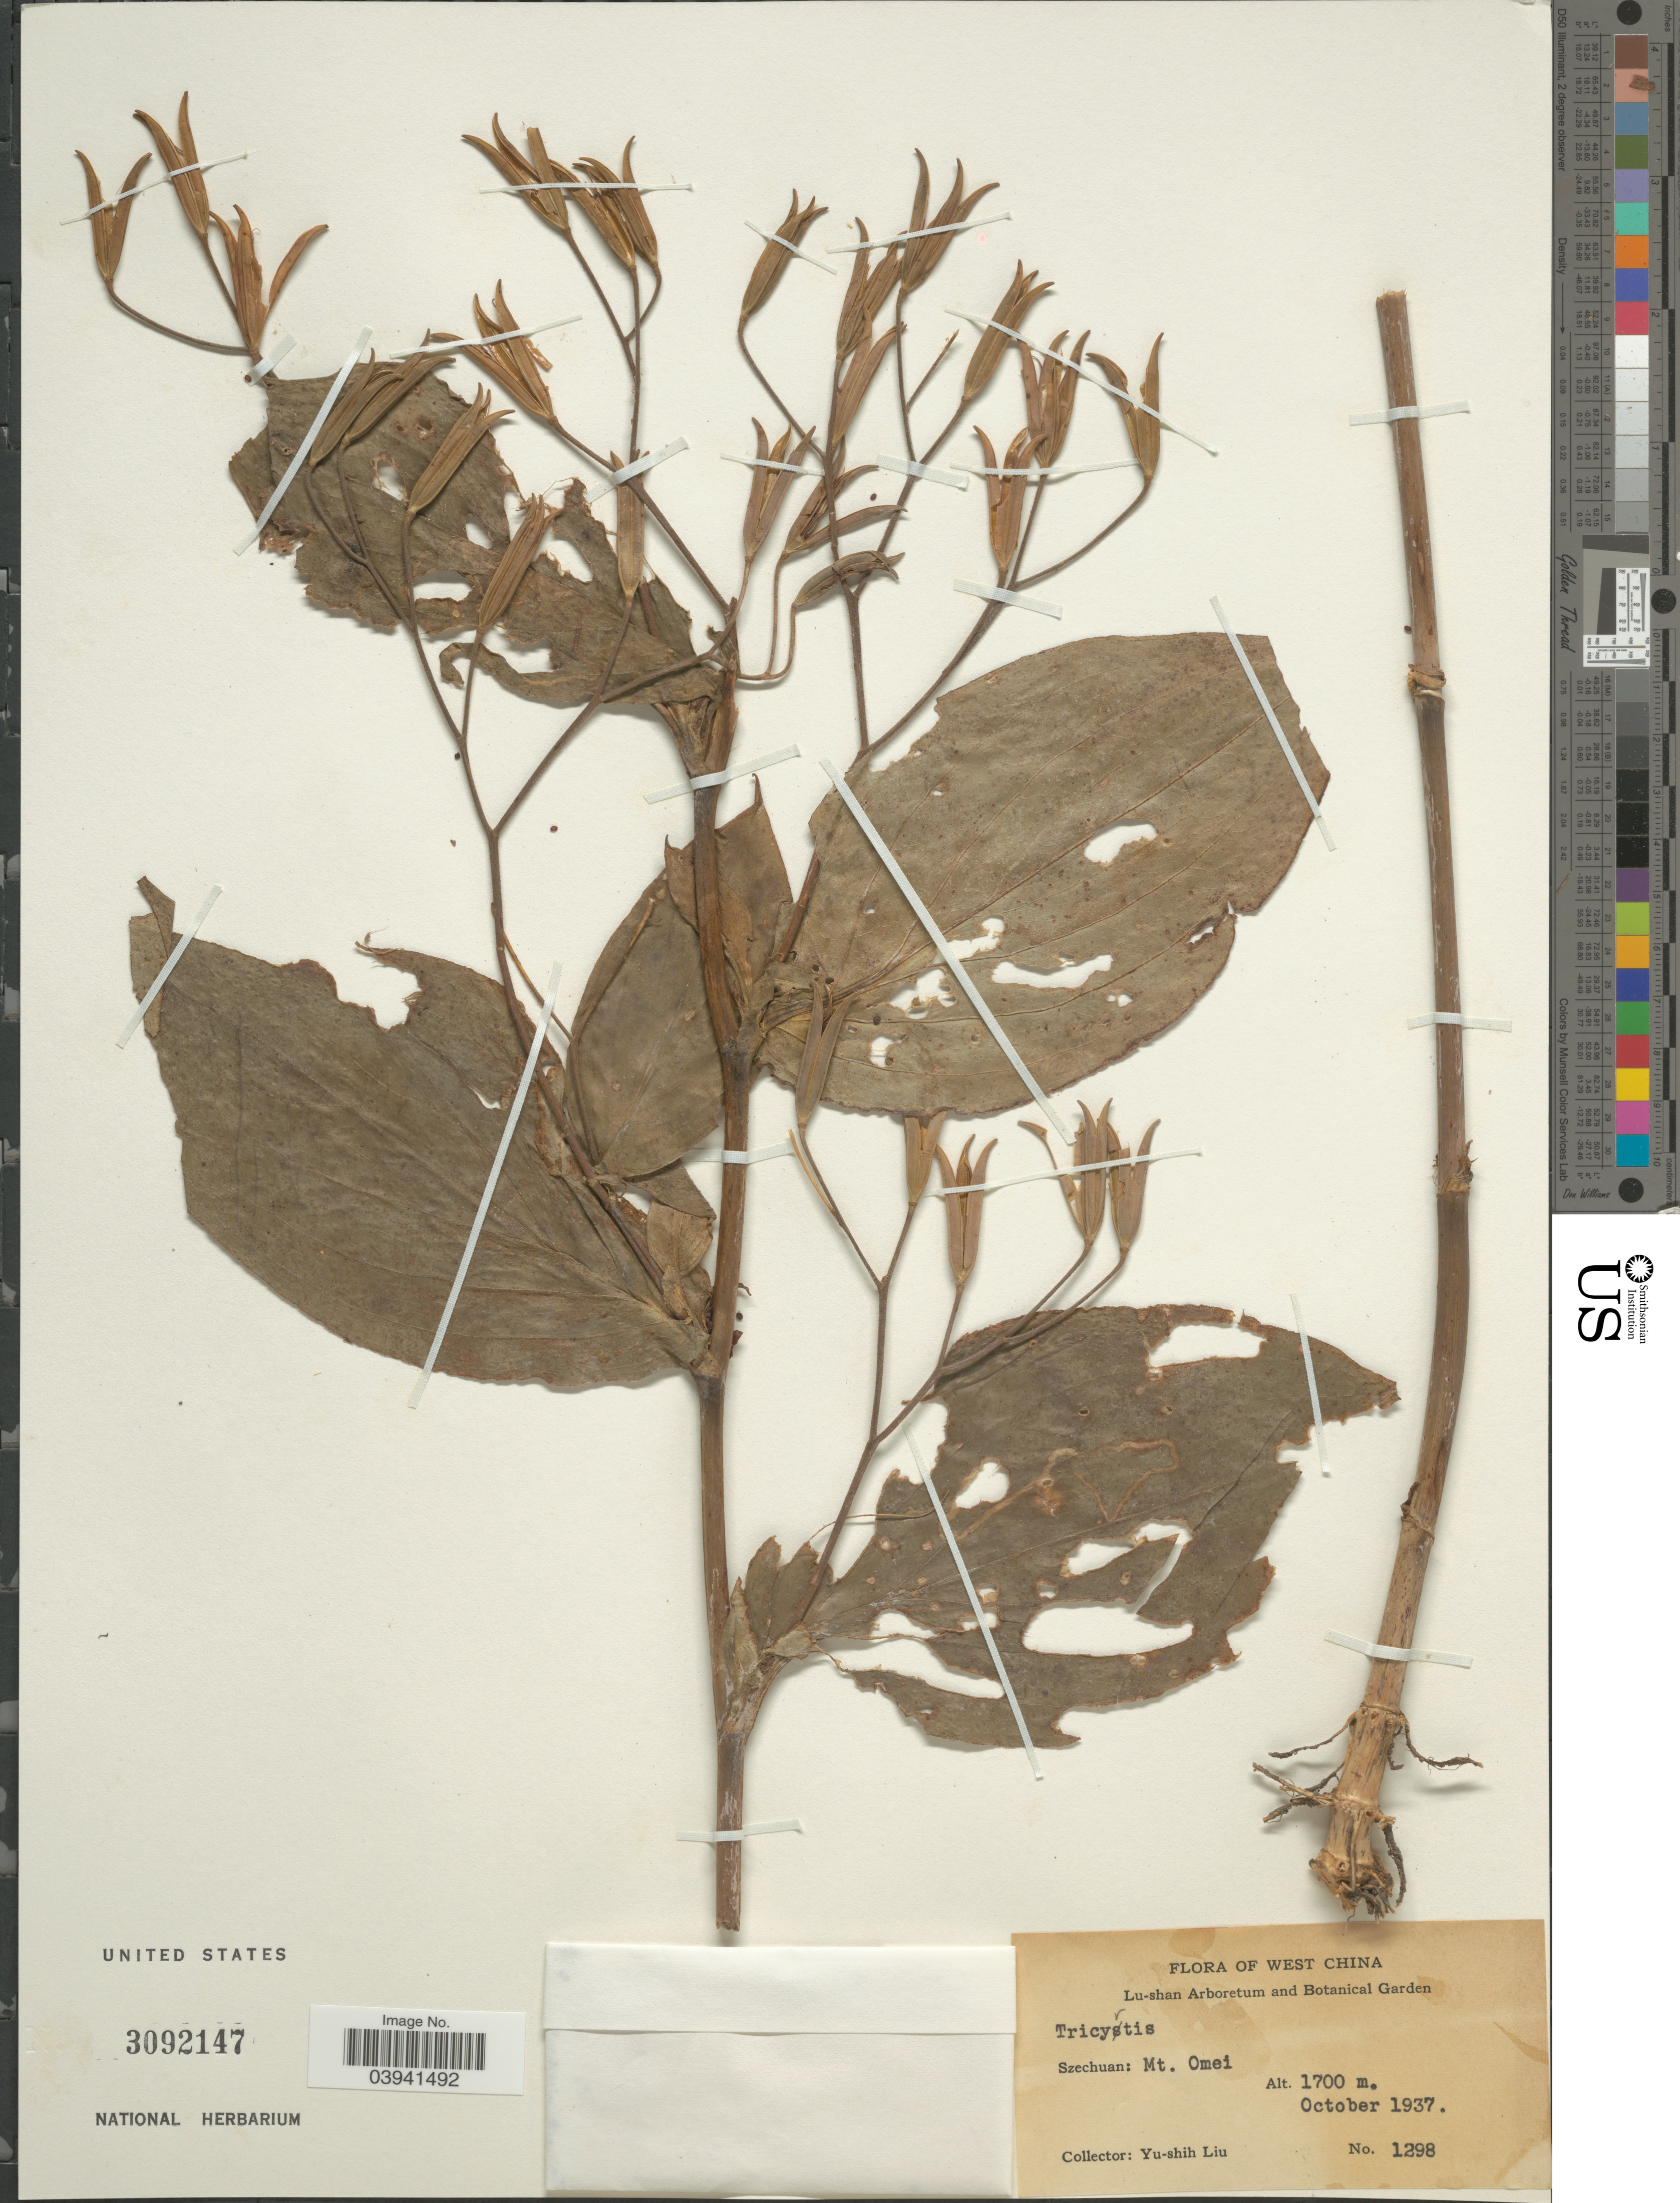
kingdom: Plantae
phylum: Tracheophyta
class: Liliopsida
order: Liliales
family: Liliaceae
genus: Tricyrtis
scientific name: Tricyrtis sp.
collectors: Y.-S. Liu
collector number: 1298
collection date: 1937-10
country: China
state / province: Sichuan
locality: West China. Szechuan: Mt. Omei.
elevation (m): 1700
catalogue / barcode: US 3092147